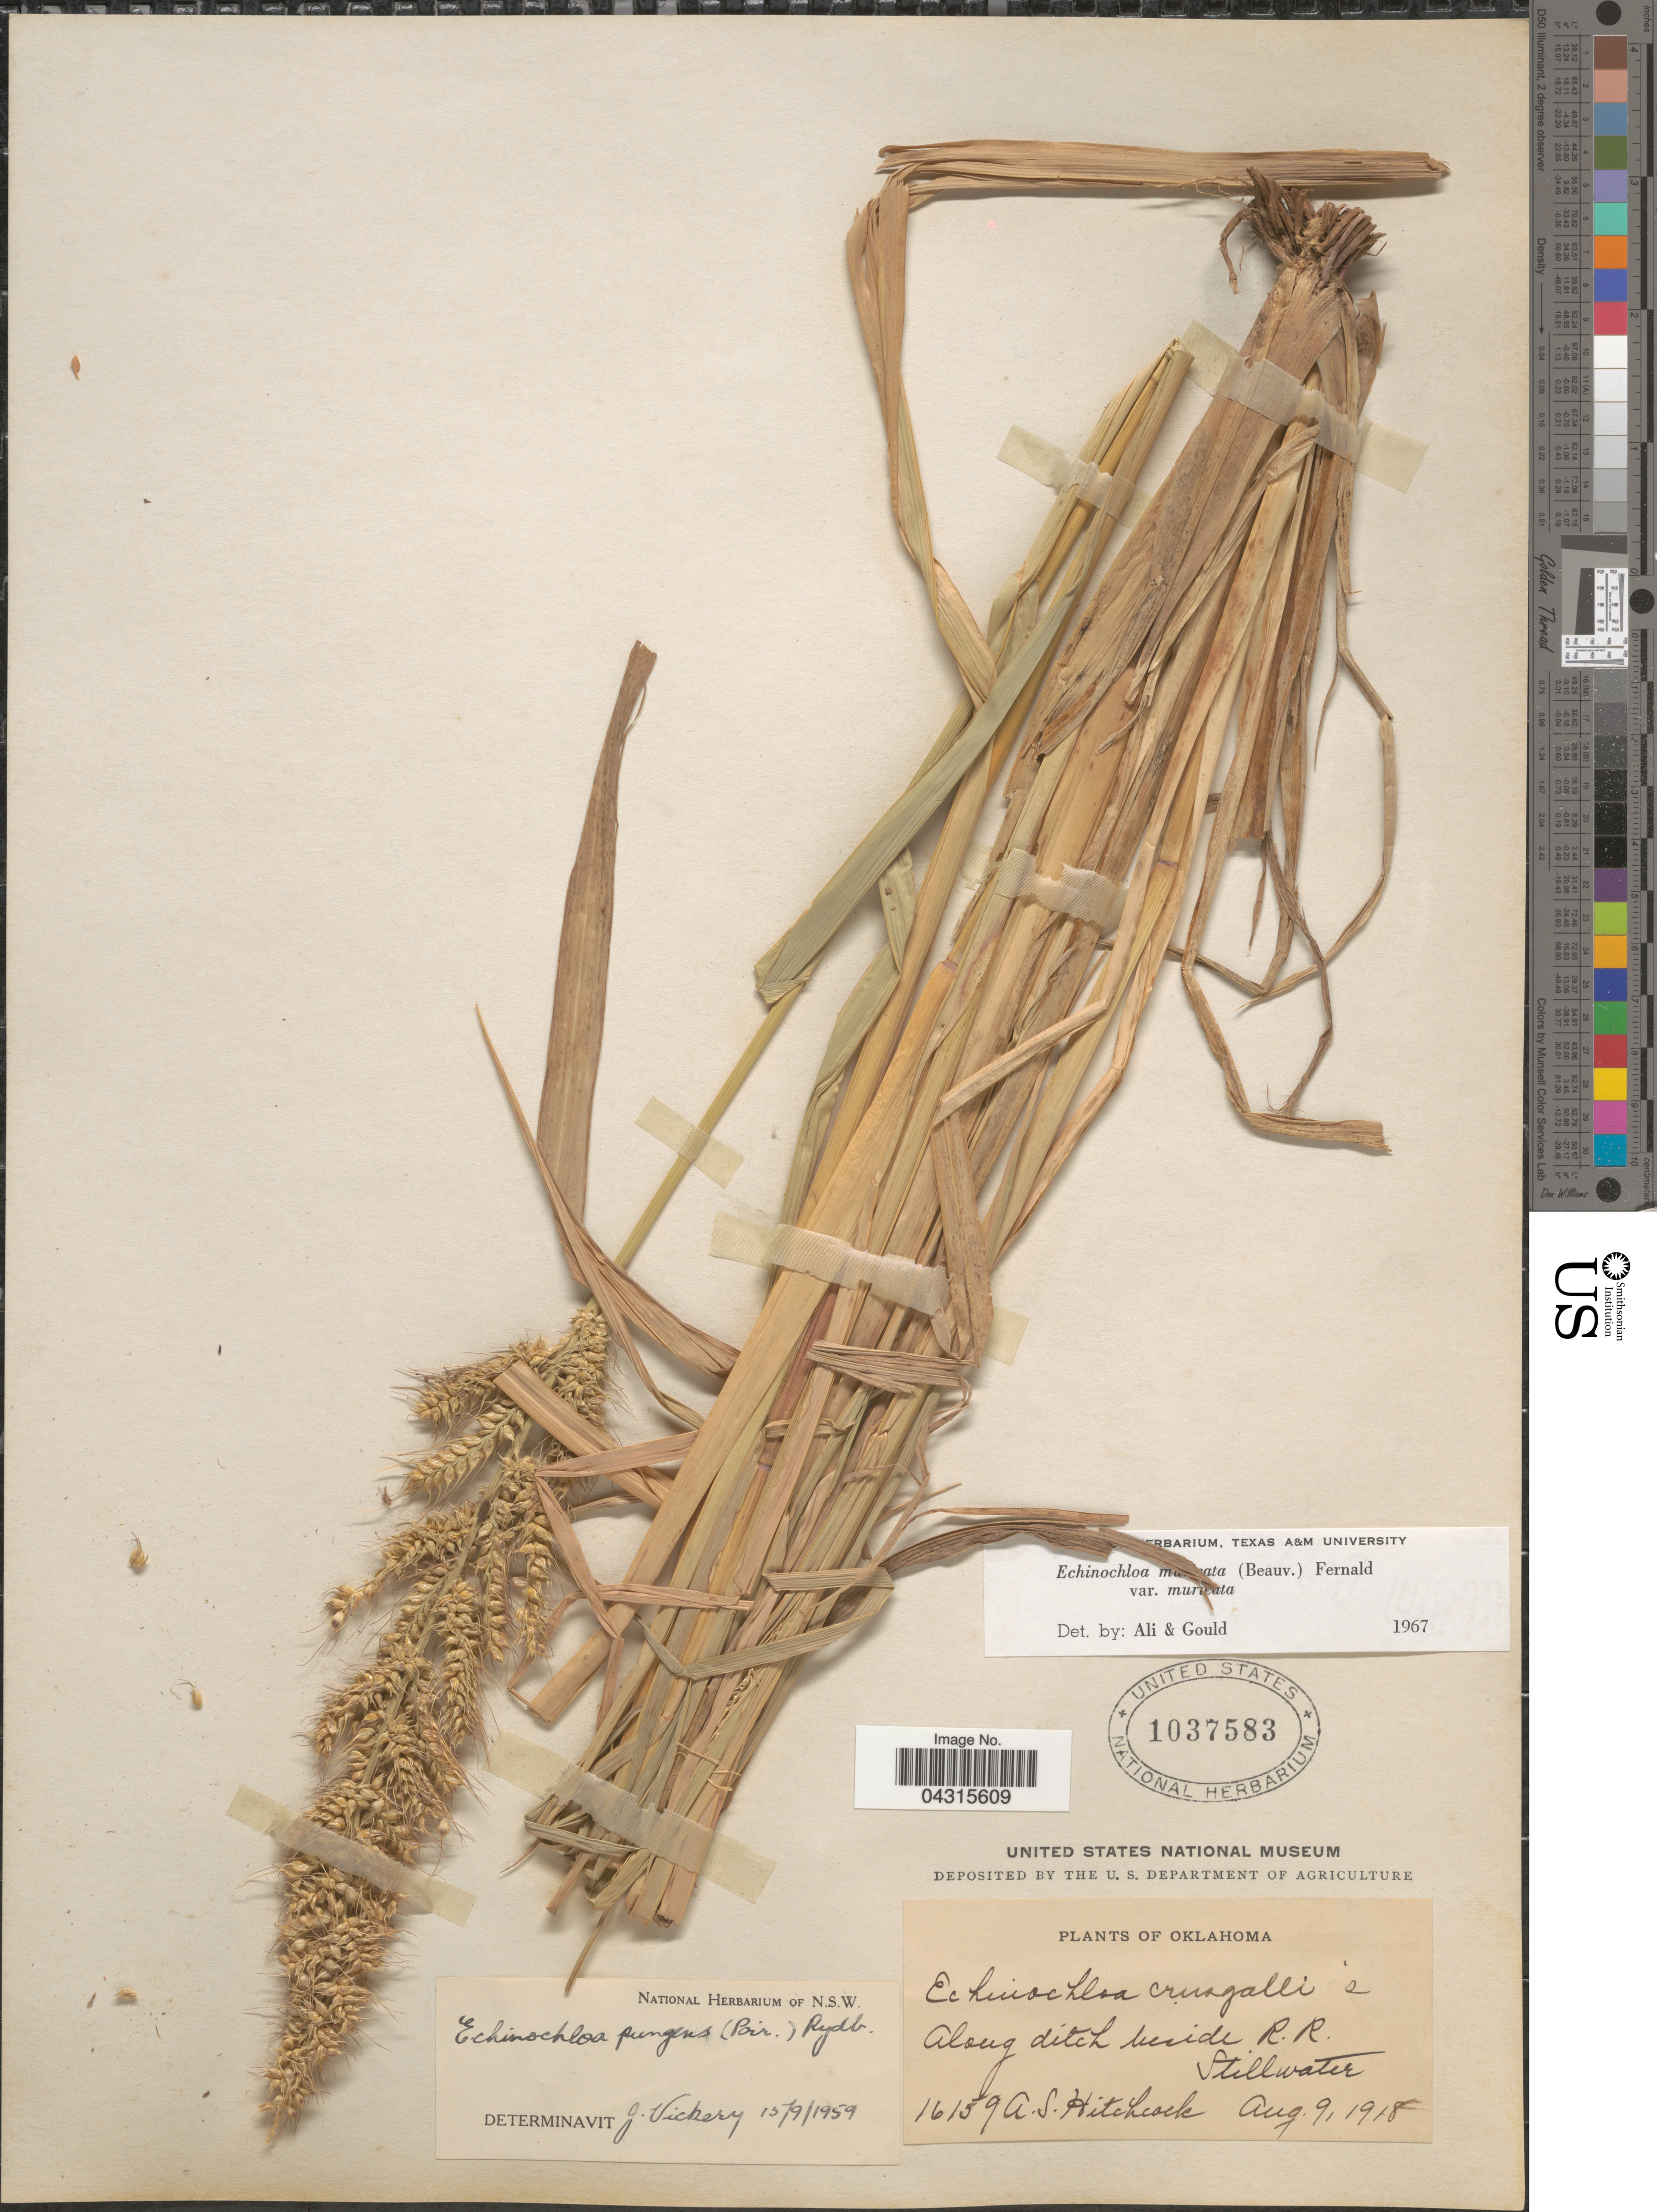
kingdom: Plantae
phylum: Tracheophyta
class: Liliopsida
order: Poales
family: Poaceae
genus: Echinochloa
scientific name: Echinochloa muricata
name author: (P. Beauv.) Fernald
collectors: A. S. Hitchcock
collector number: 16159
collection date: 1918-08-09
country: United States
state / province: Oklahoma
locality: Along ditch beside R.R. Stillwater.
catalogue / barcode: US 1037583